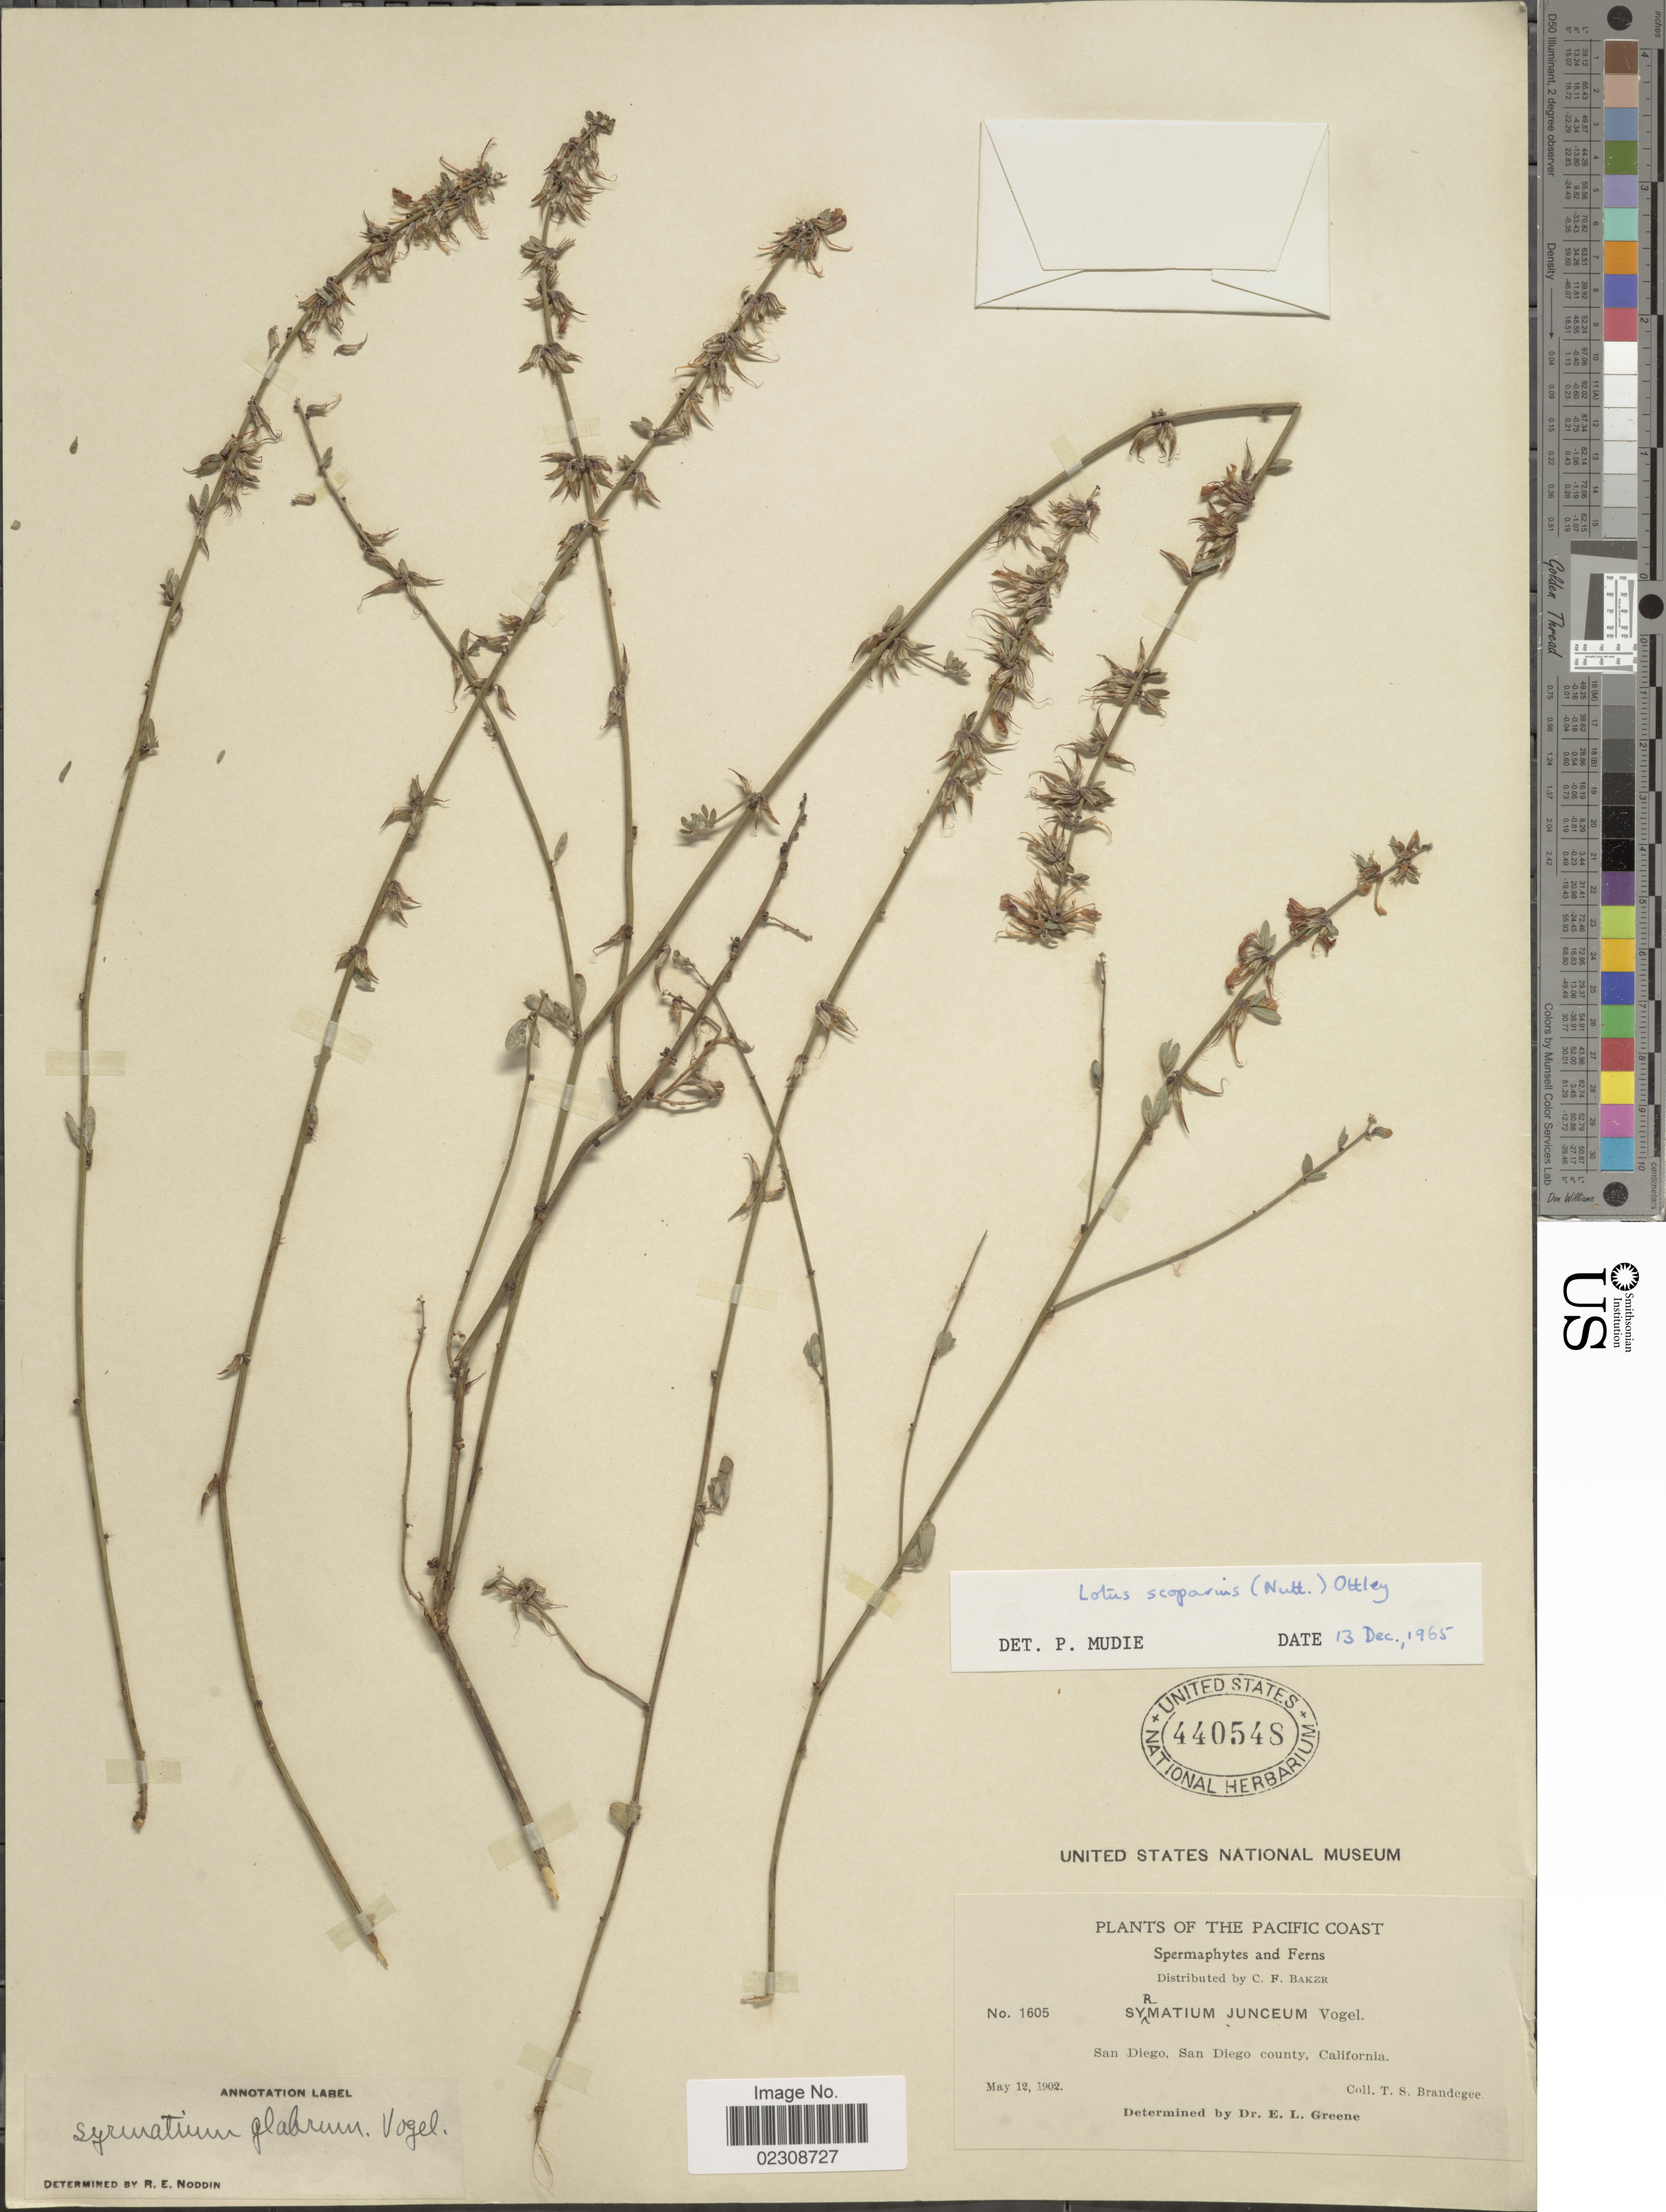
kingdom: Plantae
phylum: Tracheophyta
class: Magnoliopsida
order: Fabales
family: Fabaceae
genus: Syrmatium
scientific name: Syrmatium glabrum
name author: Vogel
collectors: T. S. Brandegee (herbarium)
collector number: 1605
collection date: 1902-05-12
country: United States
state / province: California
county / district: San Diego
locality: Pacific Coast. San Diego, San Diego County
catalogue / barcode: US 440548